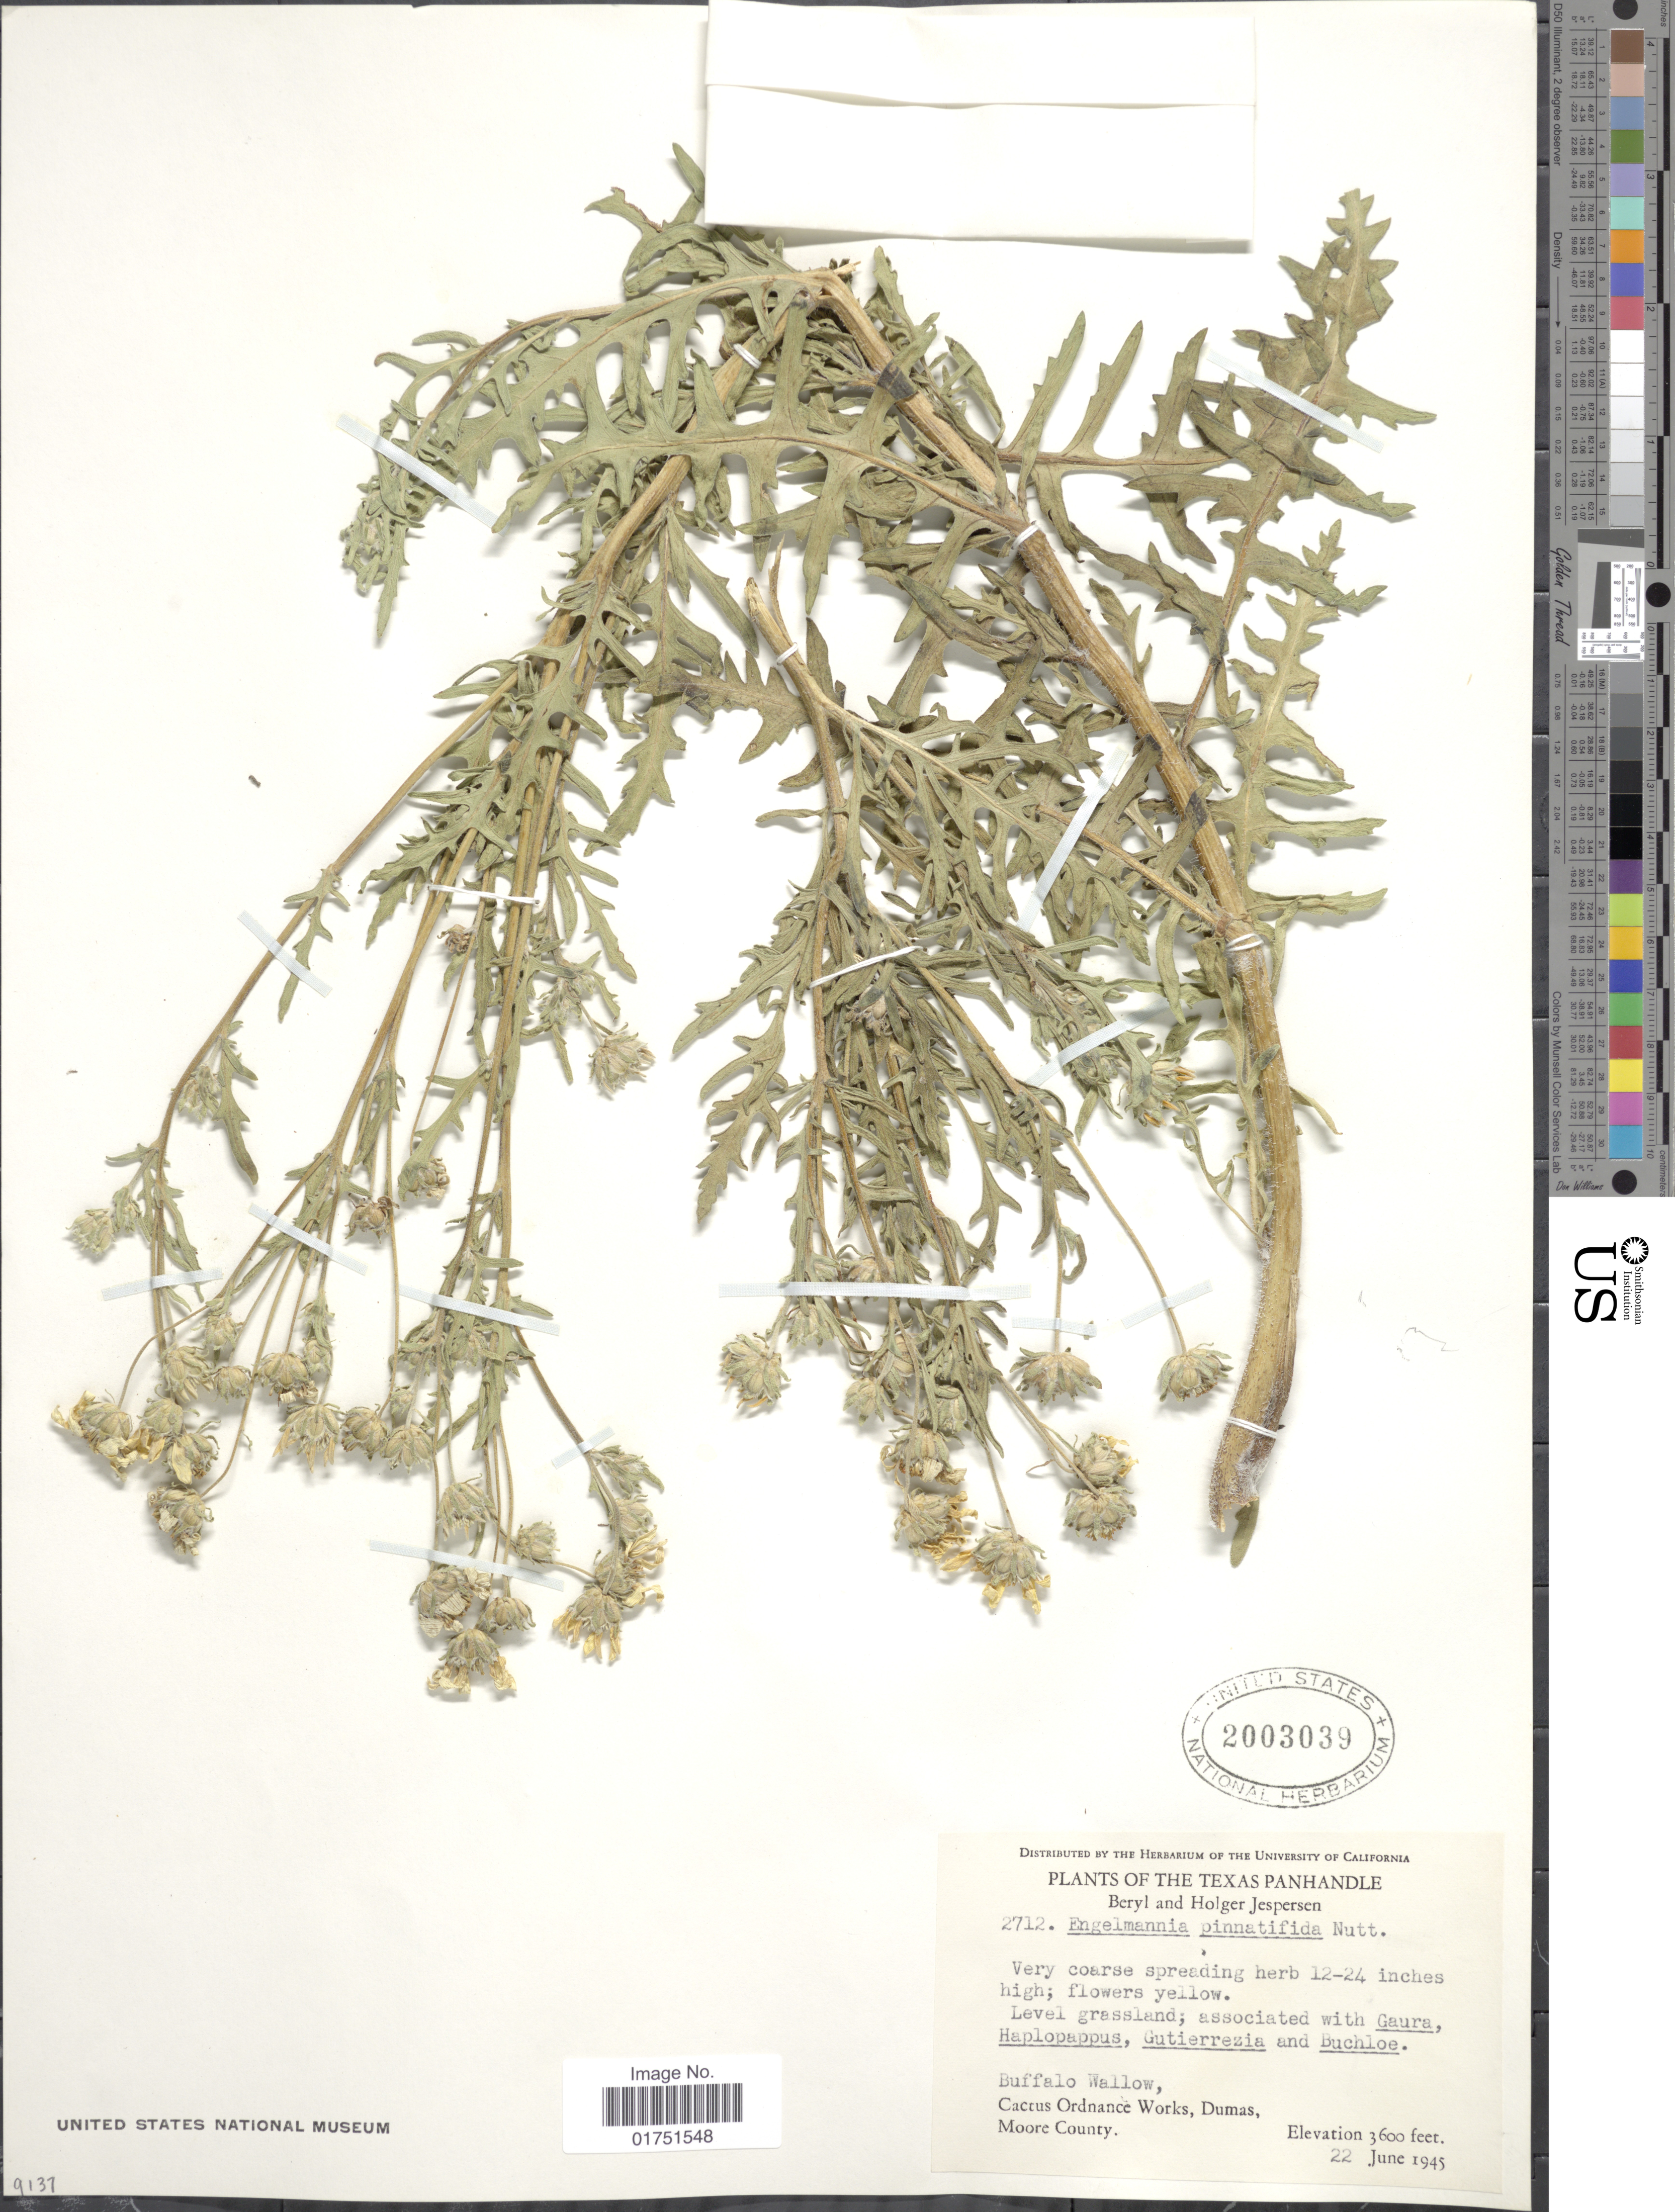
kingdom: Plantae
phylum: Tracheophyta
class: Magnoliopsida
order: Asterales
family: Asteraceae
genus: Engelmannia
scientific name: Engelmannia pinnatifida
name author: Torr. & A. Gray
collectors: B. Jespersen & H. Jespersen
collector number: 2712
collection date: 1945-06-22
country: United States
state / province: Texas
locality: Texas Panhandle. Buffalo Wallow, Cactus Ordnance Works, Dumas. Moore County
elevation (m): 1097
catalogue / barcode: US 2003039